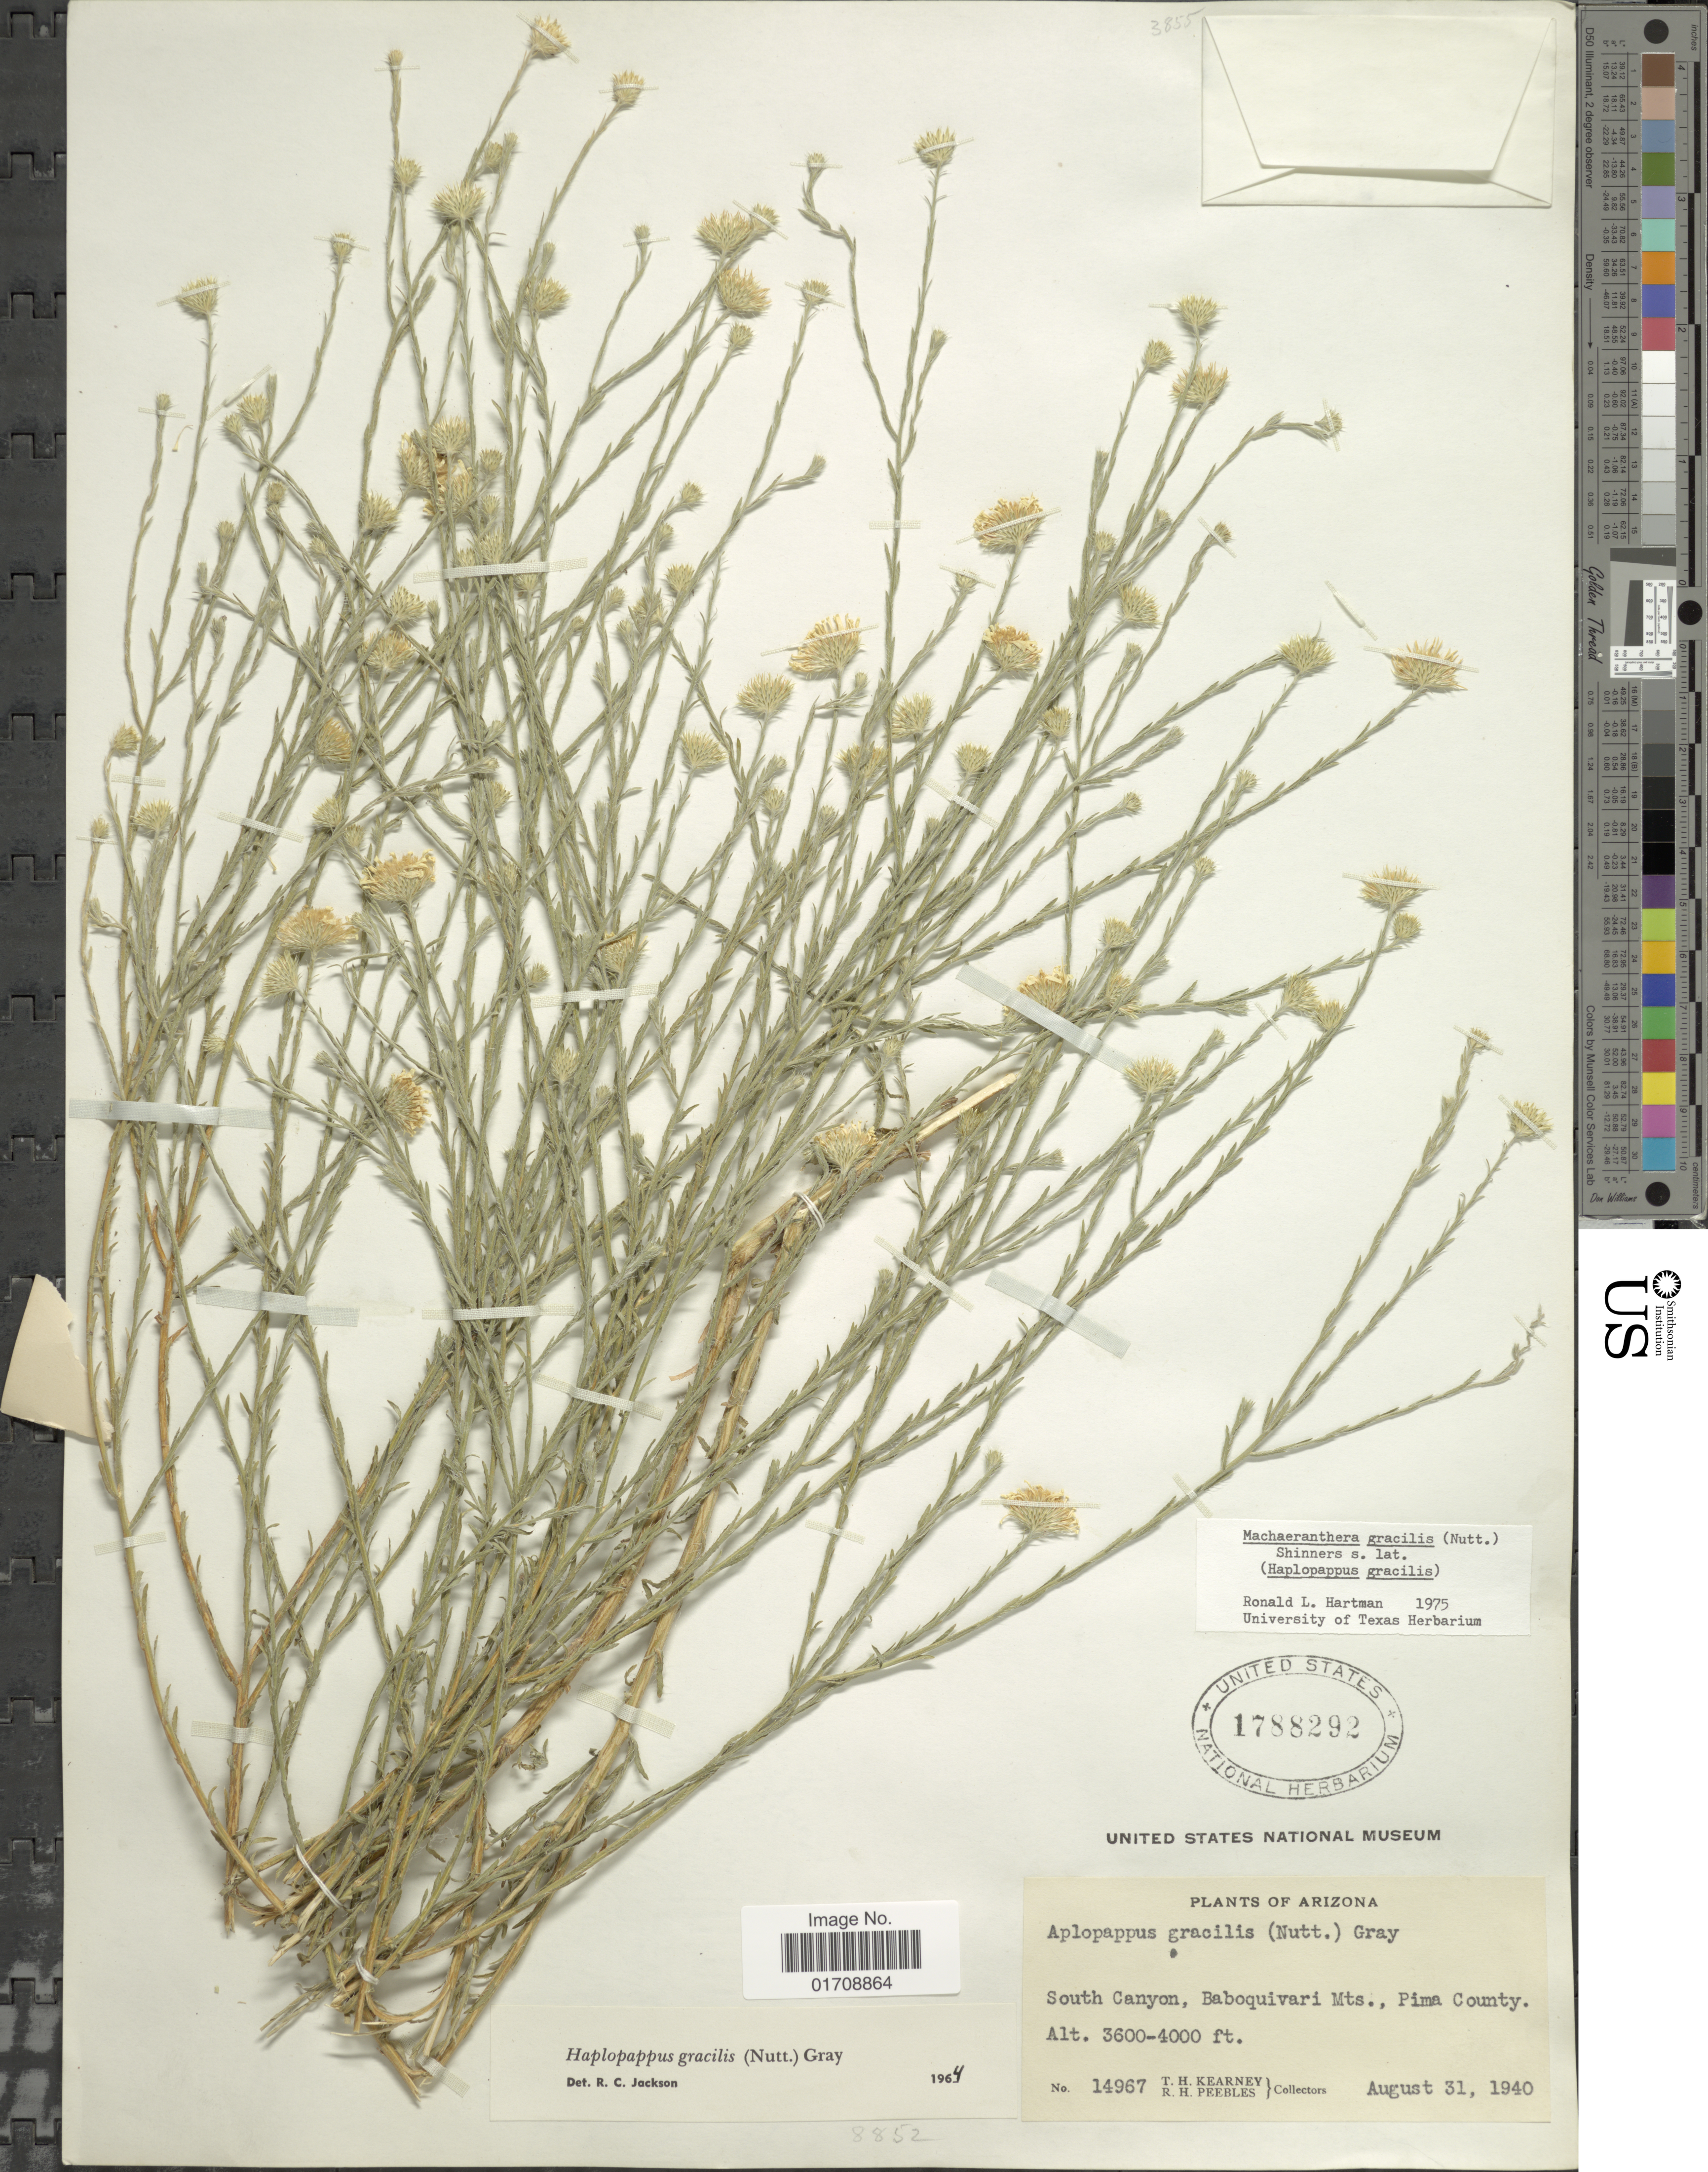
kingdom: Plantae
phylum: Tracheophyta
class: Magnoliopsida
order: Asterales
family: Asteraceae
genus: Machaeranthera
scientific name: Machaeranthera gracilis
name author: (Nutt.) Shinners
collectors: T. H. Kearney & R. H. Peebles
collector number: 14967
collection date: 1940-08-31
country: United States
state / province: Arizona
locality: South Canyon, Baboquivari Mts., Pima County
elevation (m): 1097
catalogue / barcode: US 1788292